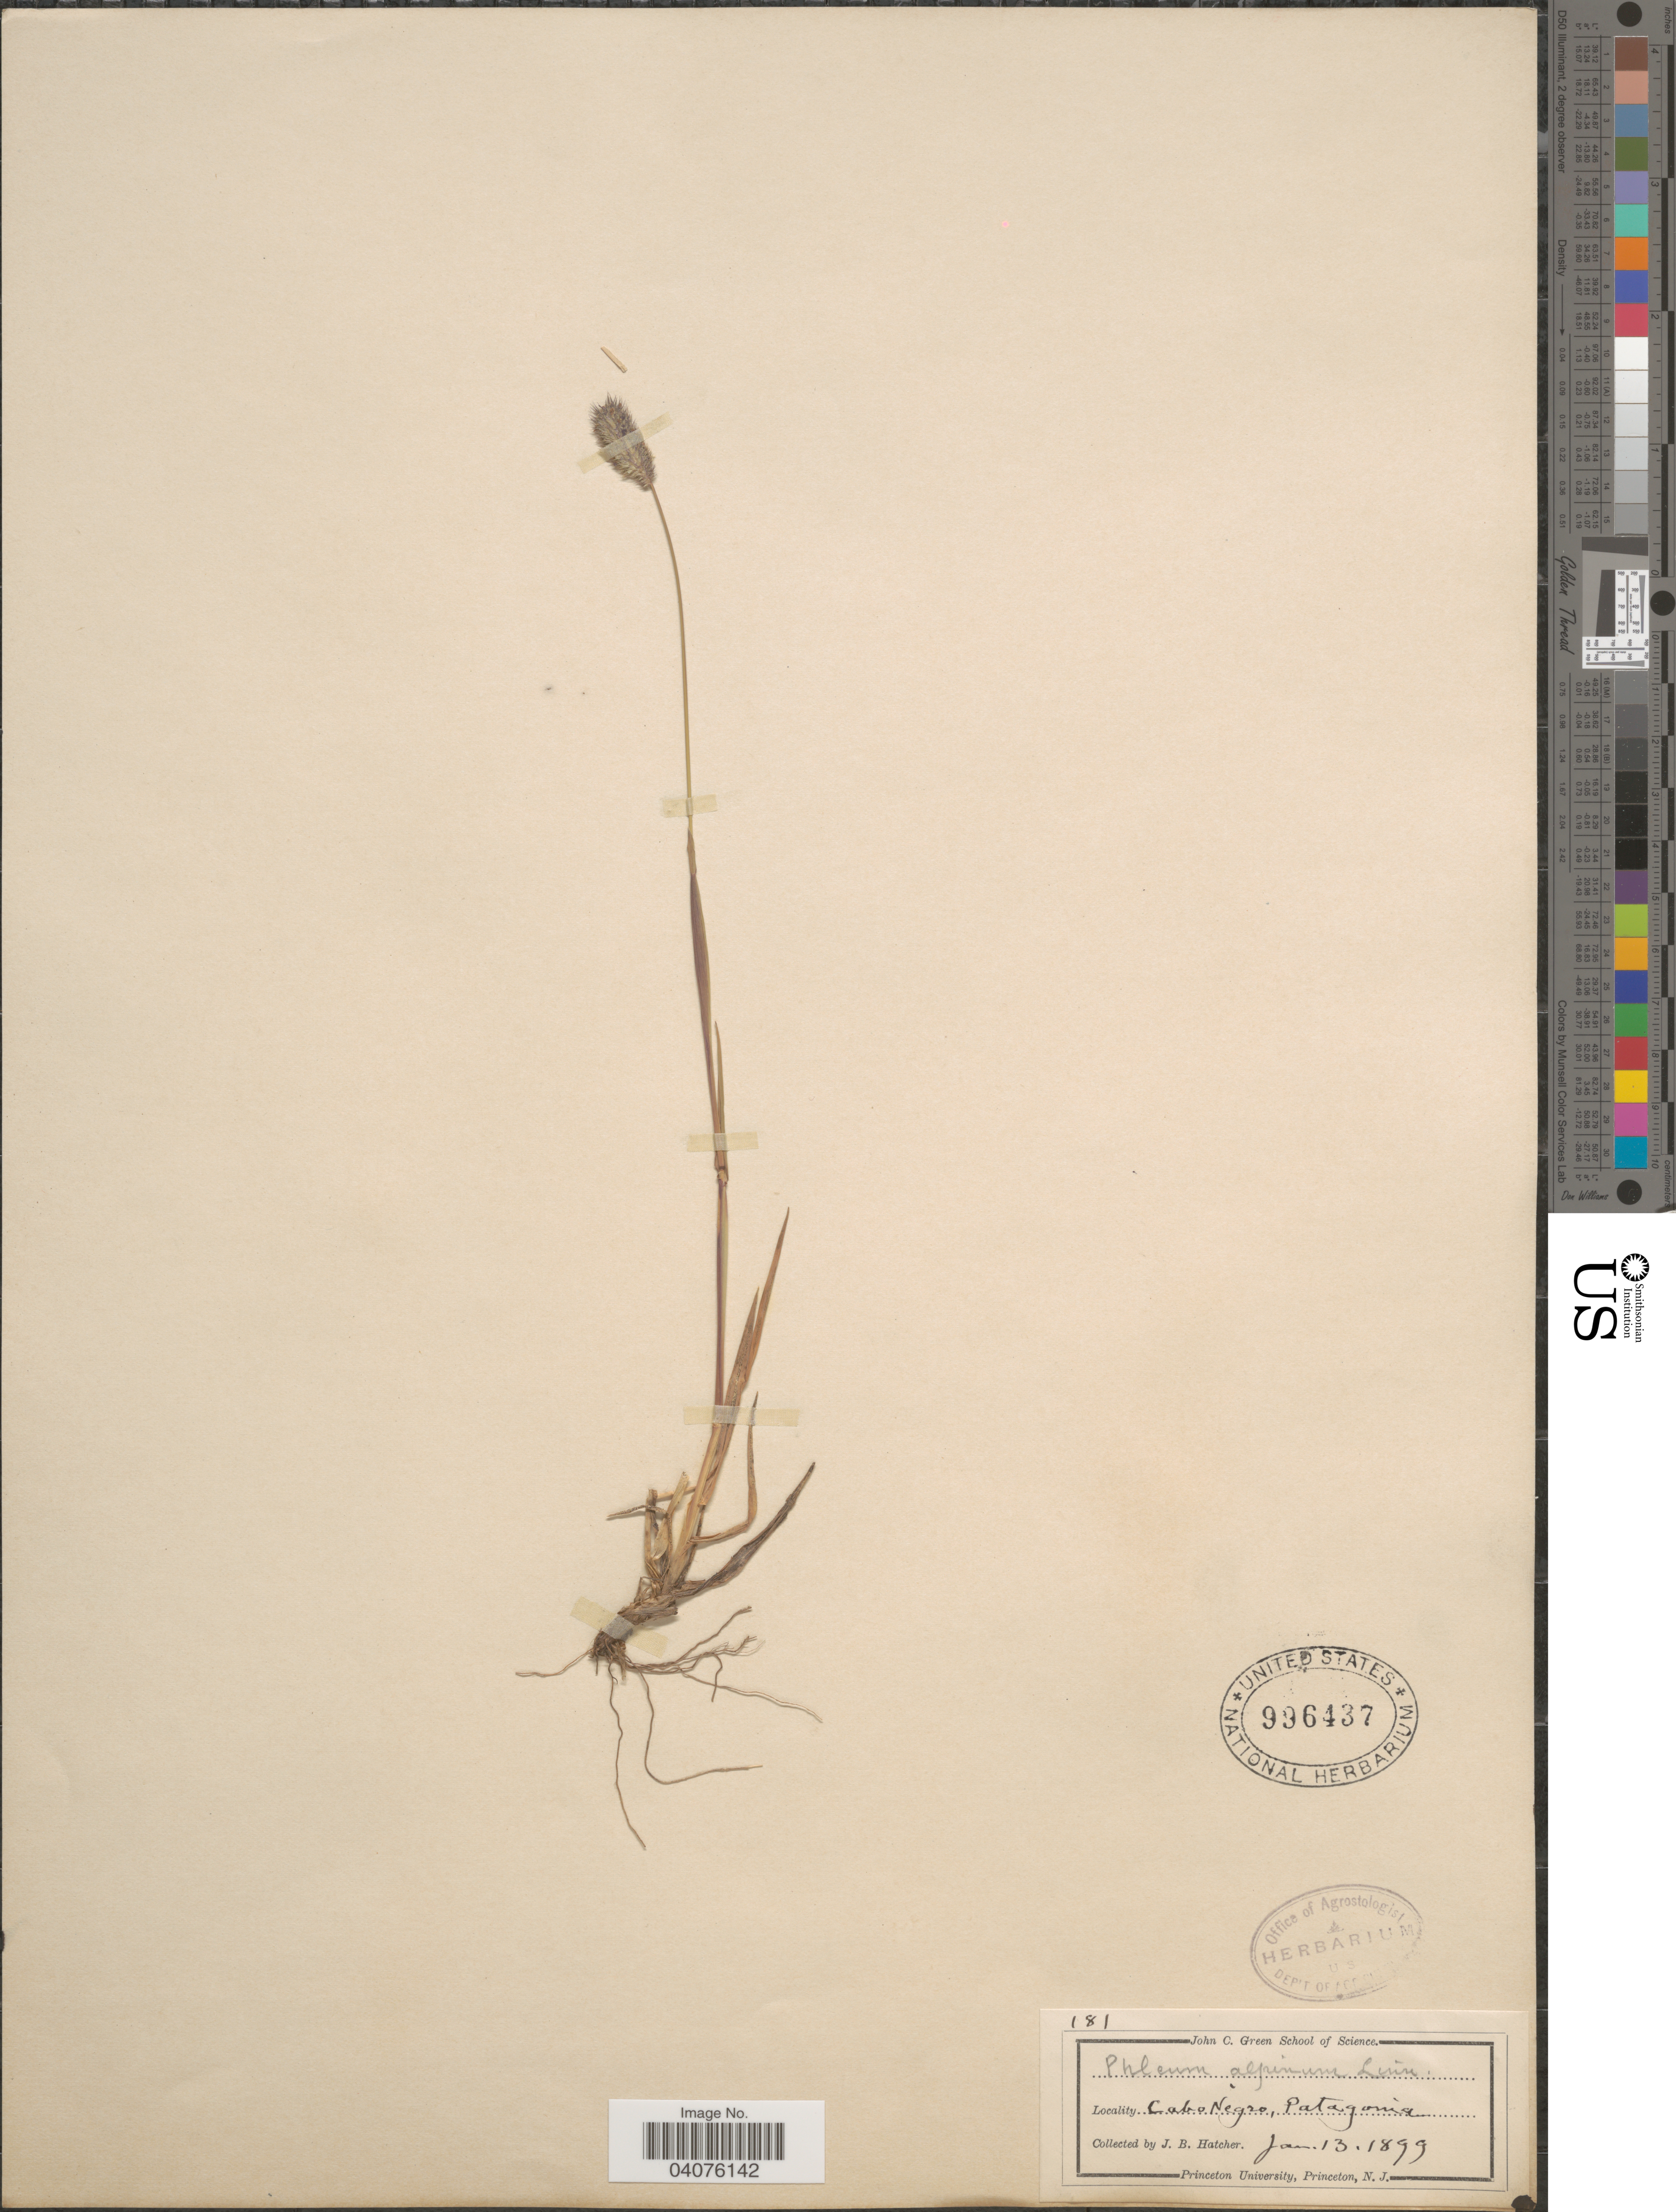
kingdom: Plantae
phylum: Tracheophyta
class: Liliopsida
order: Poales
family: Poaceae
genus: Phleum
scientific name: Phleum alpinum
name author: L.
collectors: J. Hatcher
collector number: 181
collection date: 1899-01-13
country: Chile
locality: Cabo Negro, Patagonia.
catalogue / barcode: US 996437